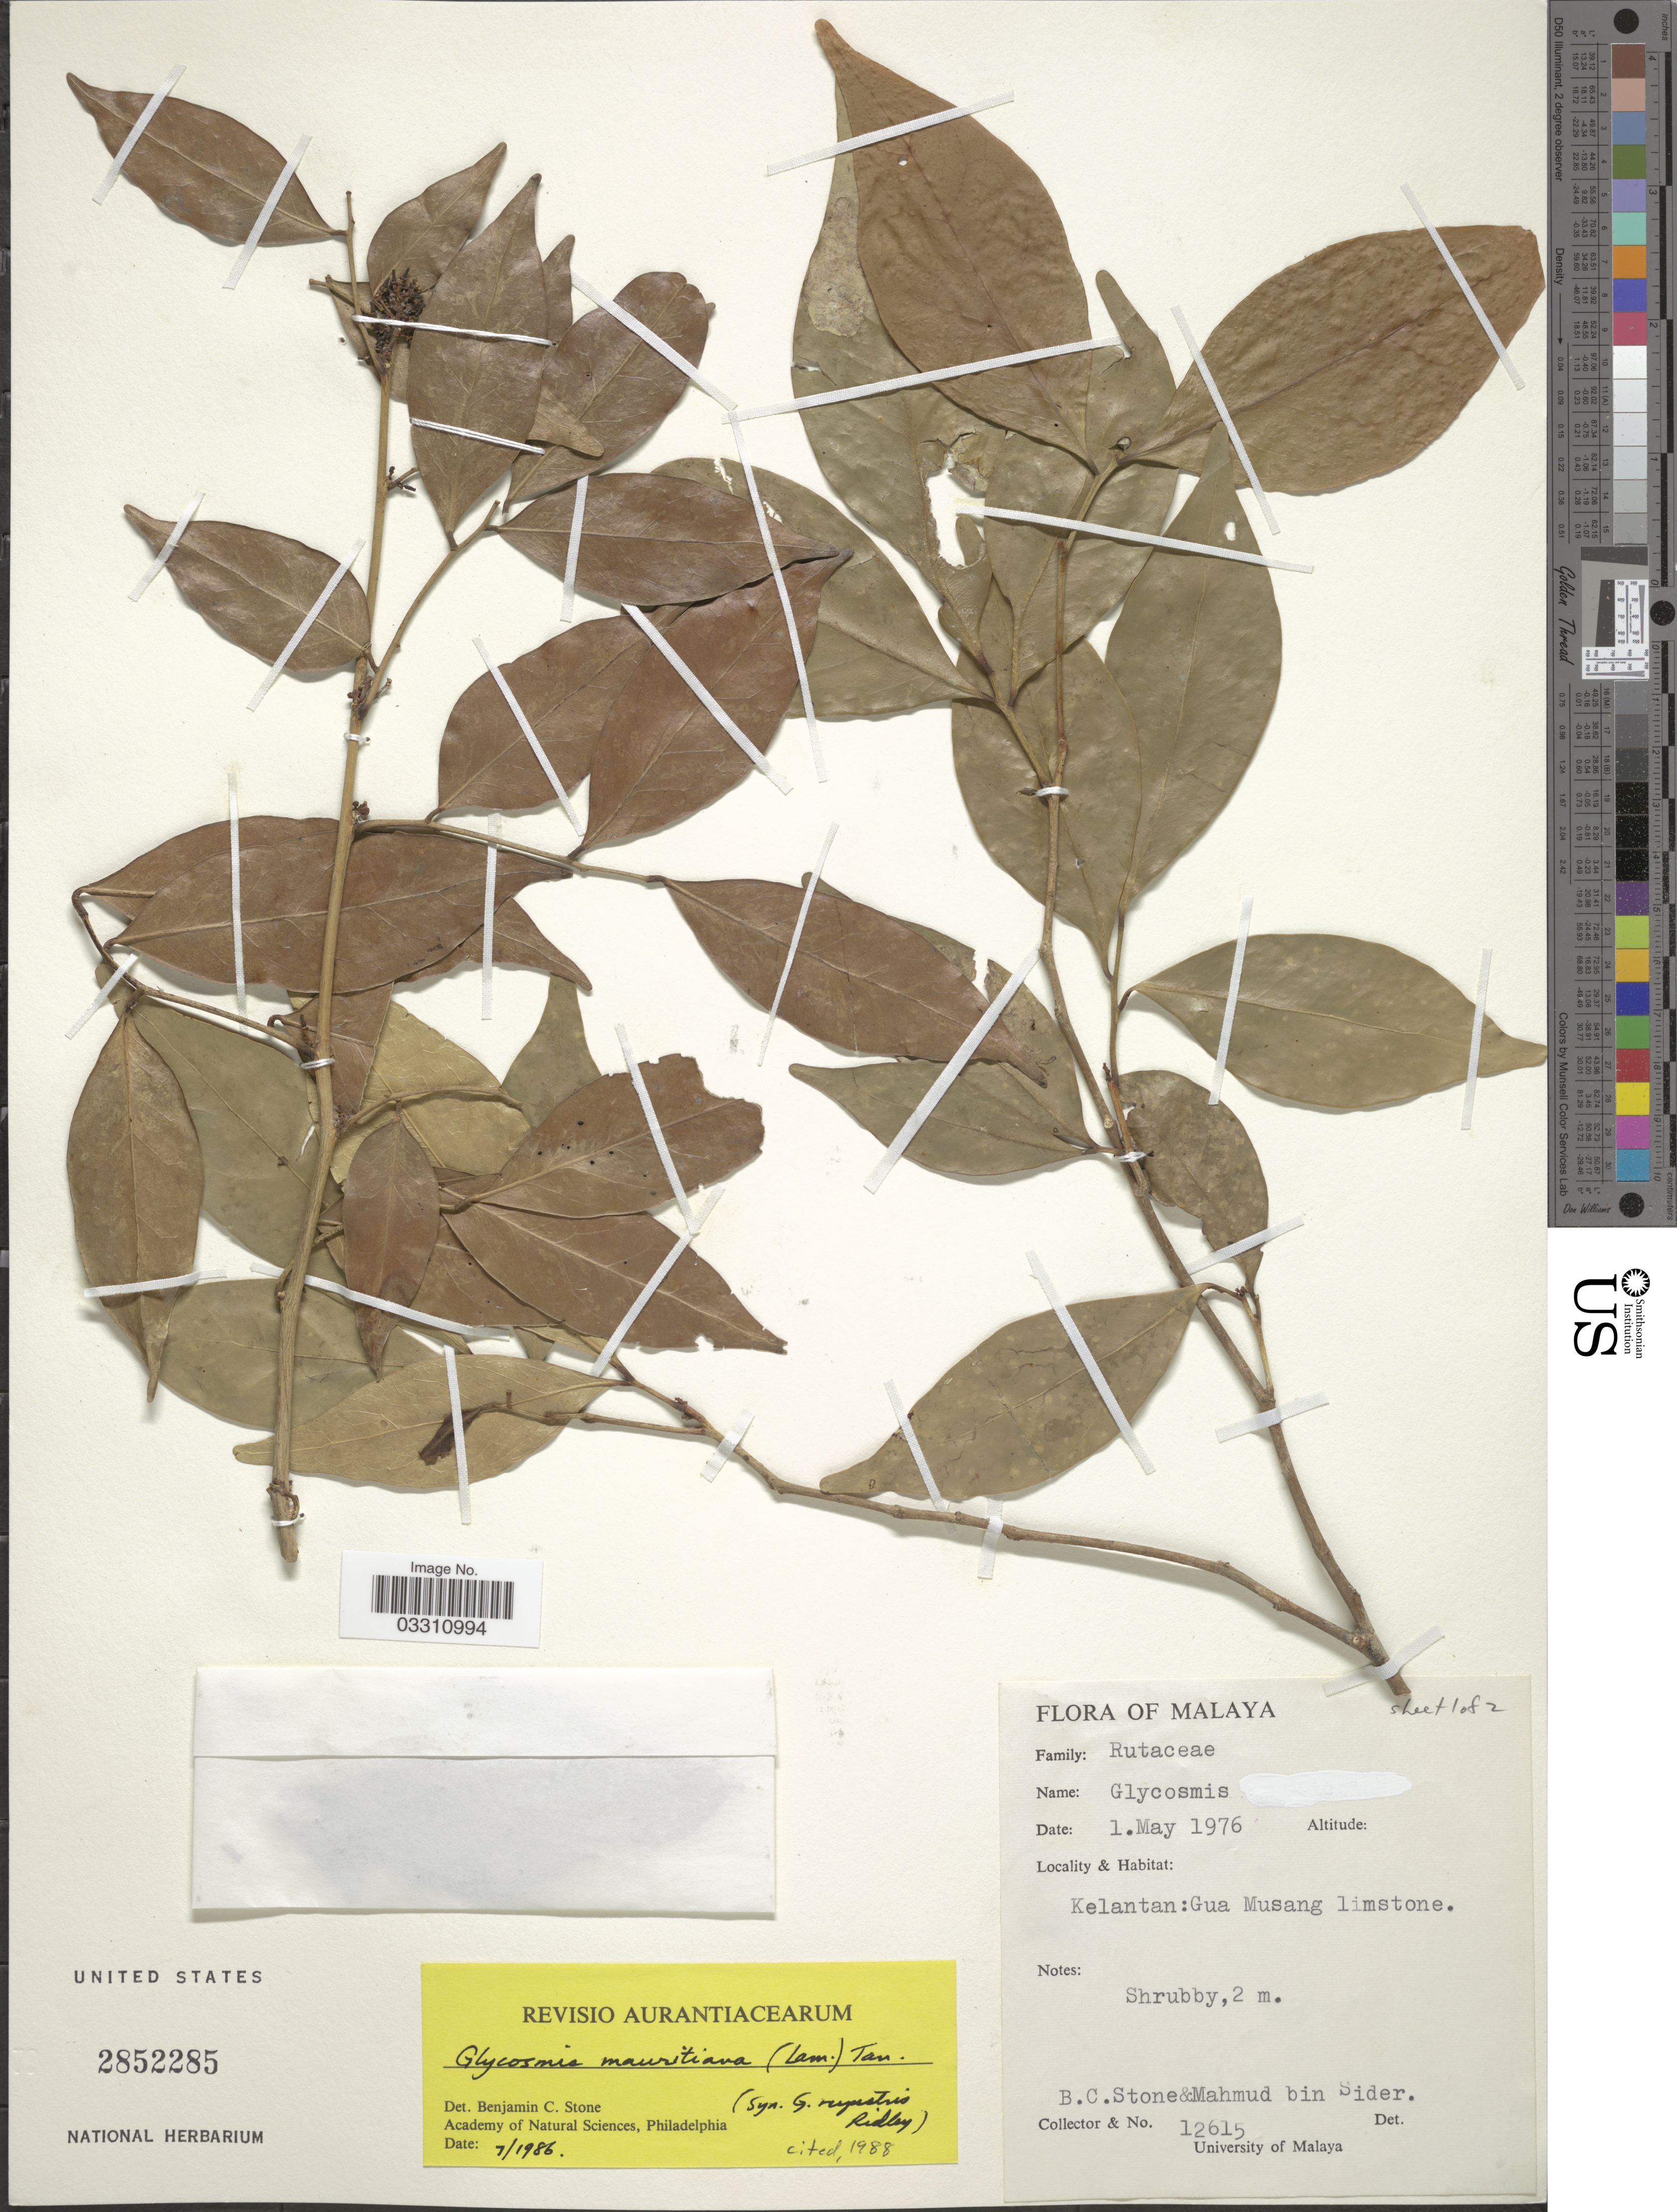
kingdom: Plantae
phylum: Tracheophyta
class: Magnoliopsida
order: Sapindales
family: Rutaceae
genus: Glycosmis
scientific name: Glycosmis mauritiana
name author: (Lamkey) Tanaka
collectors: B. C. Stone & B. Mahmud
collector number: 12615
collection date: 1976-05-01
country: Malaysia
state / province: Kelantan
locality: Malaya, Gua Musang limestone.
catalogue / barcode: US 2852285